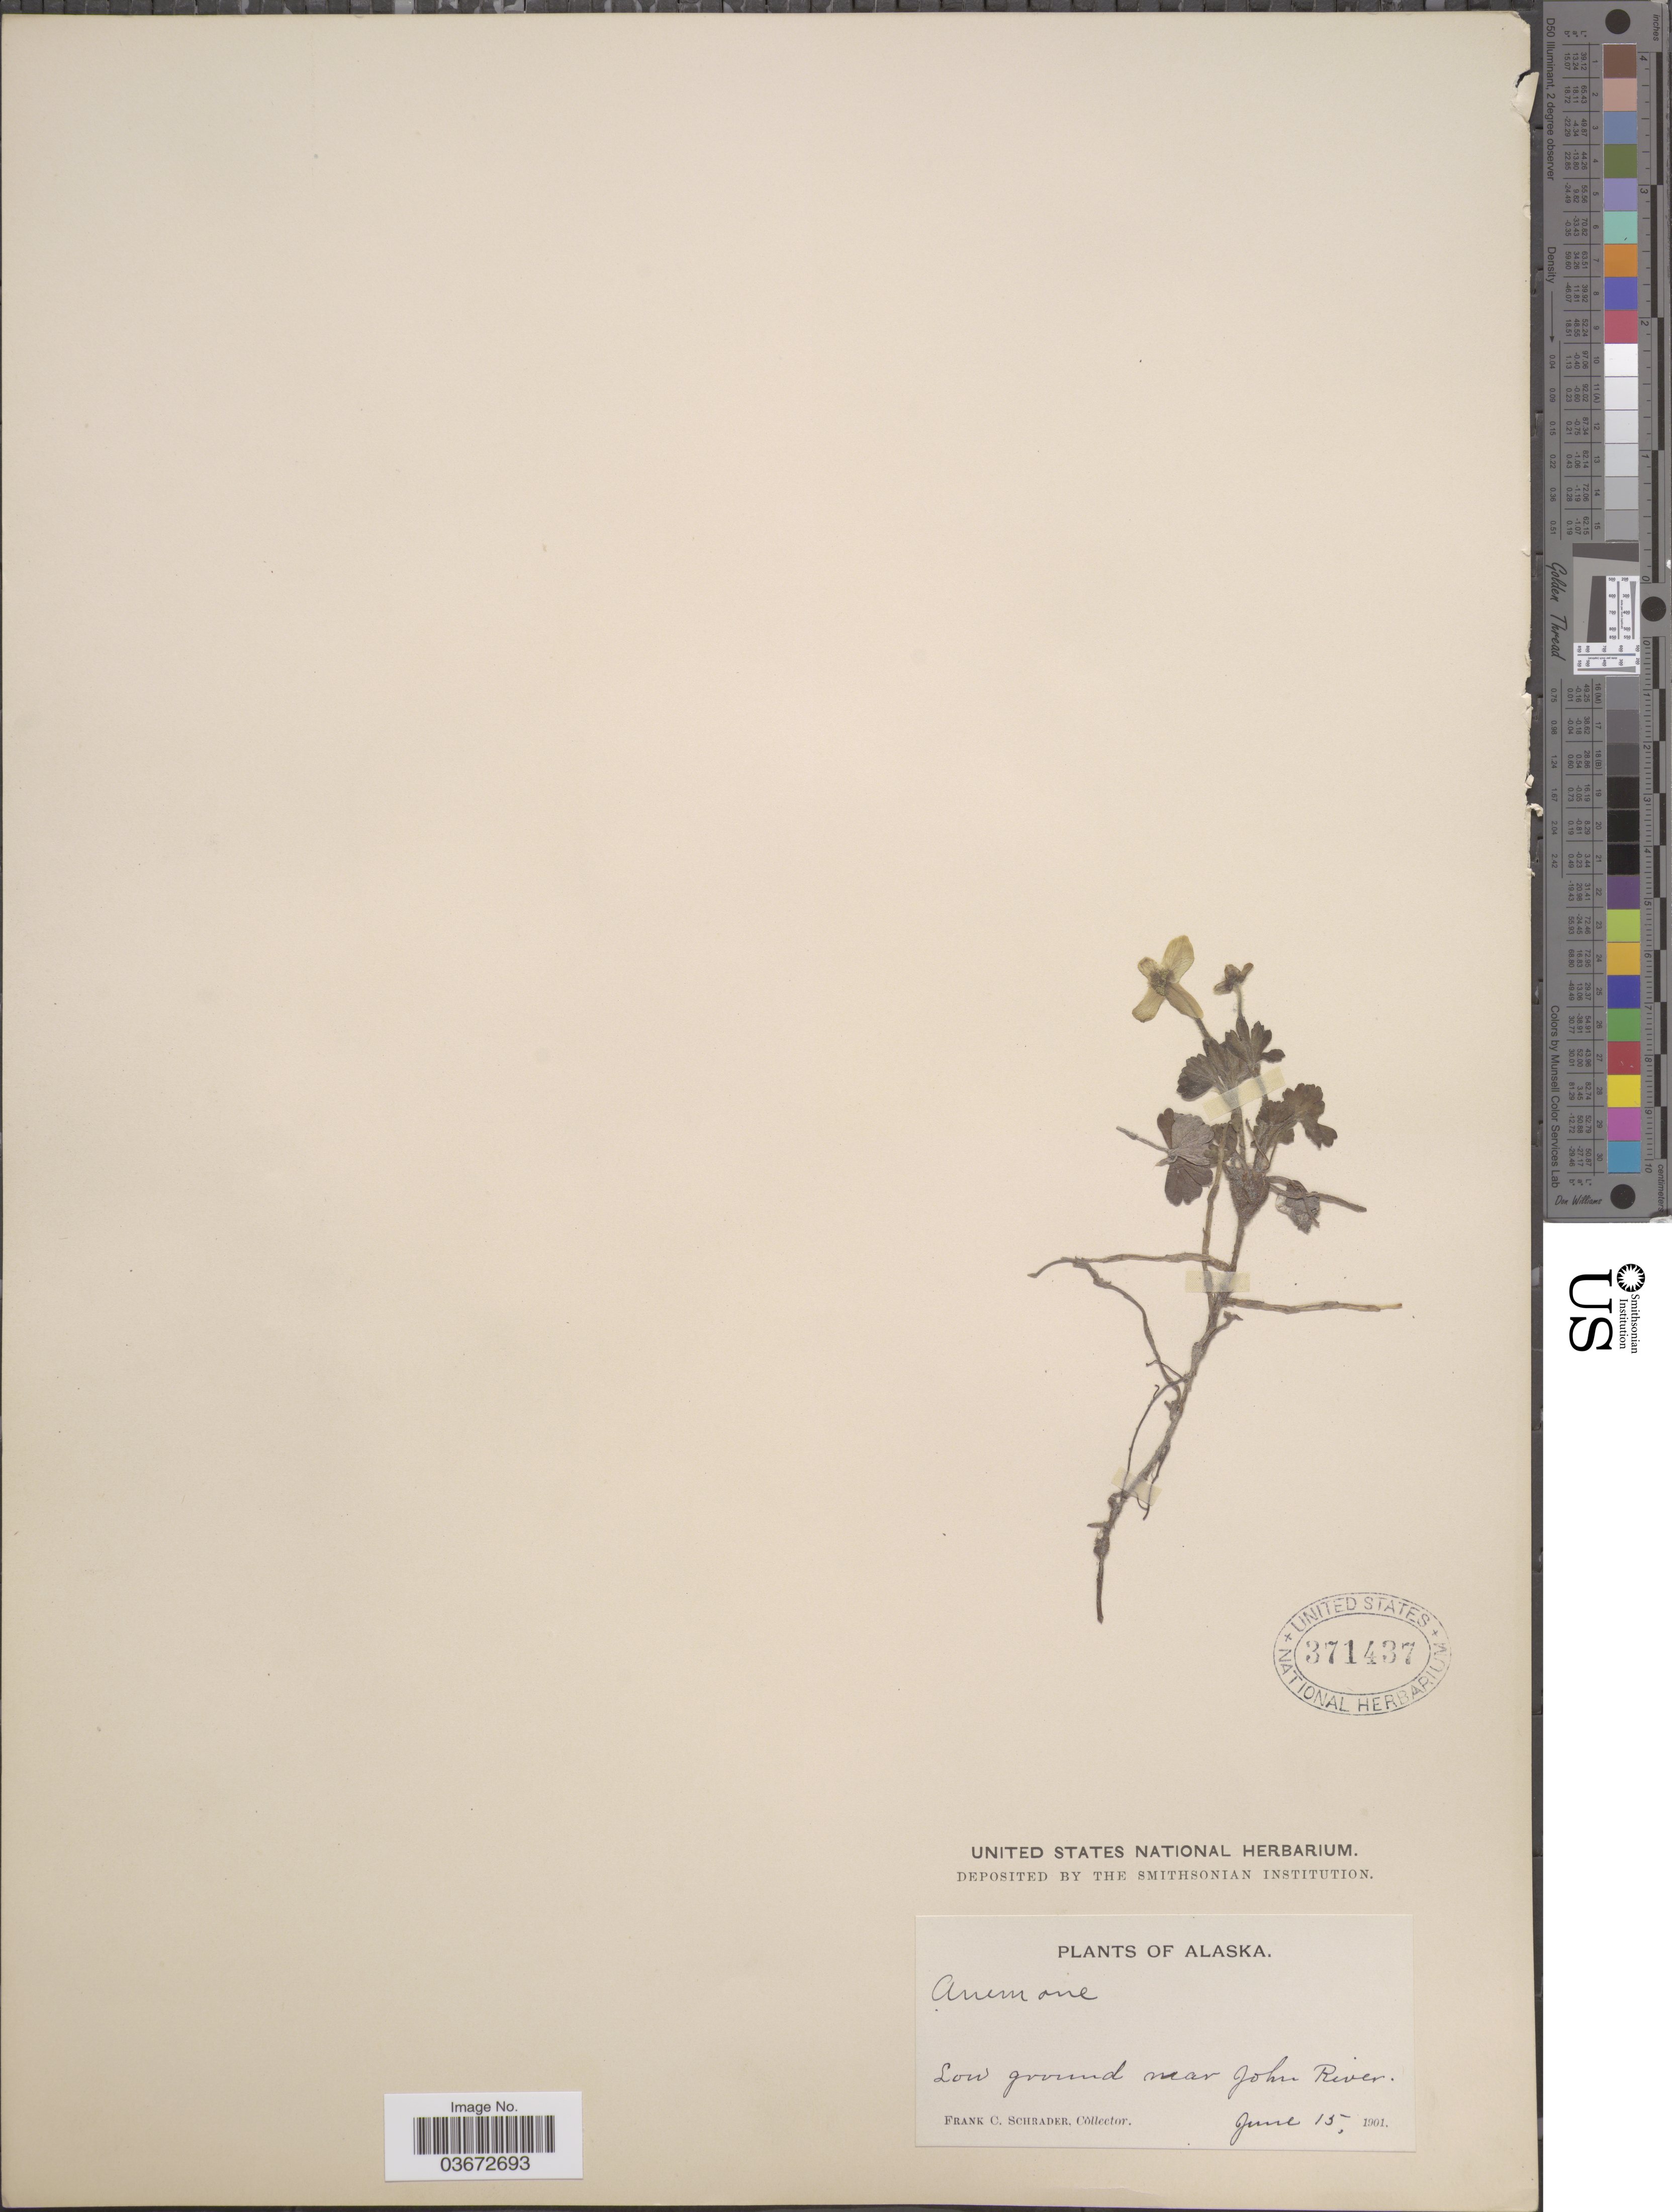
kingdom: Plantae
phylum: Tracheophyta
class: Magnoliopsida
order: Ranunculales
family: Ranunculaceae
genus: Anemone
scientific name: Anemone parviflora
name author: Michx.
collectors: F. C. Schrader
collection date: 1901-06-15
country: United States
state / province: Alaska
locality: Low ground near John River.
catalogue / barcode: US 371437